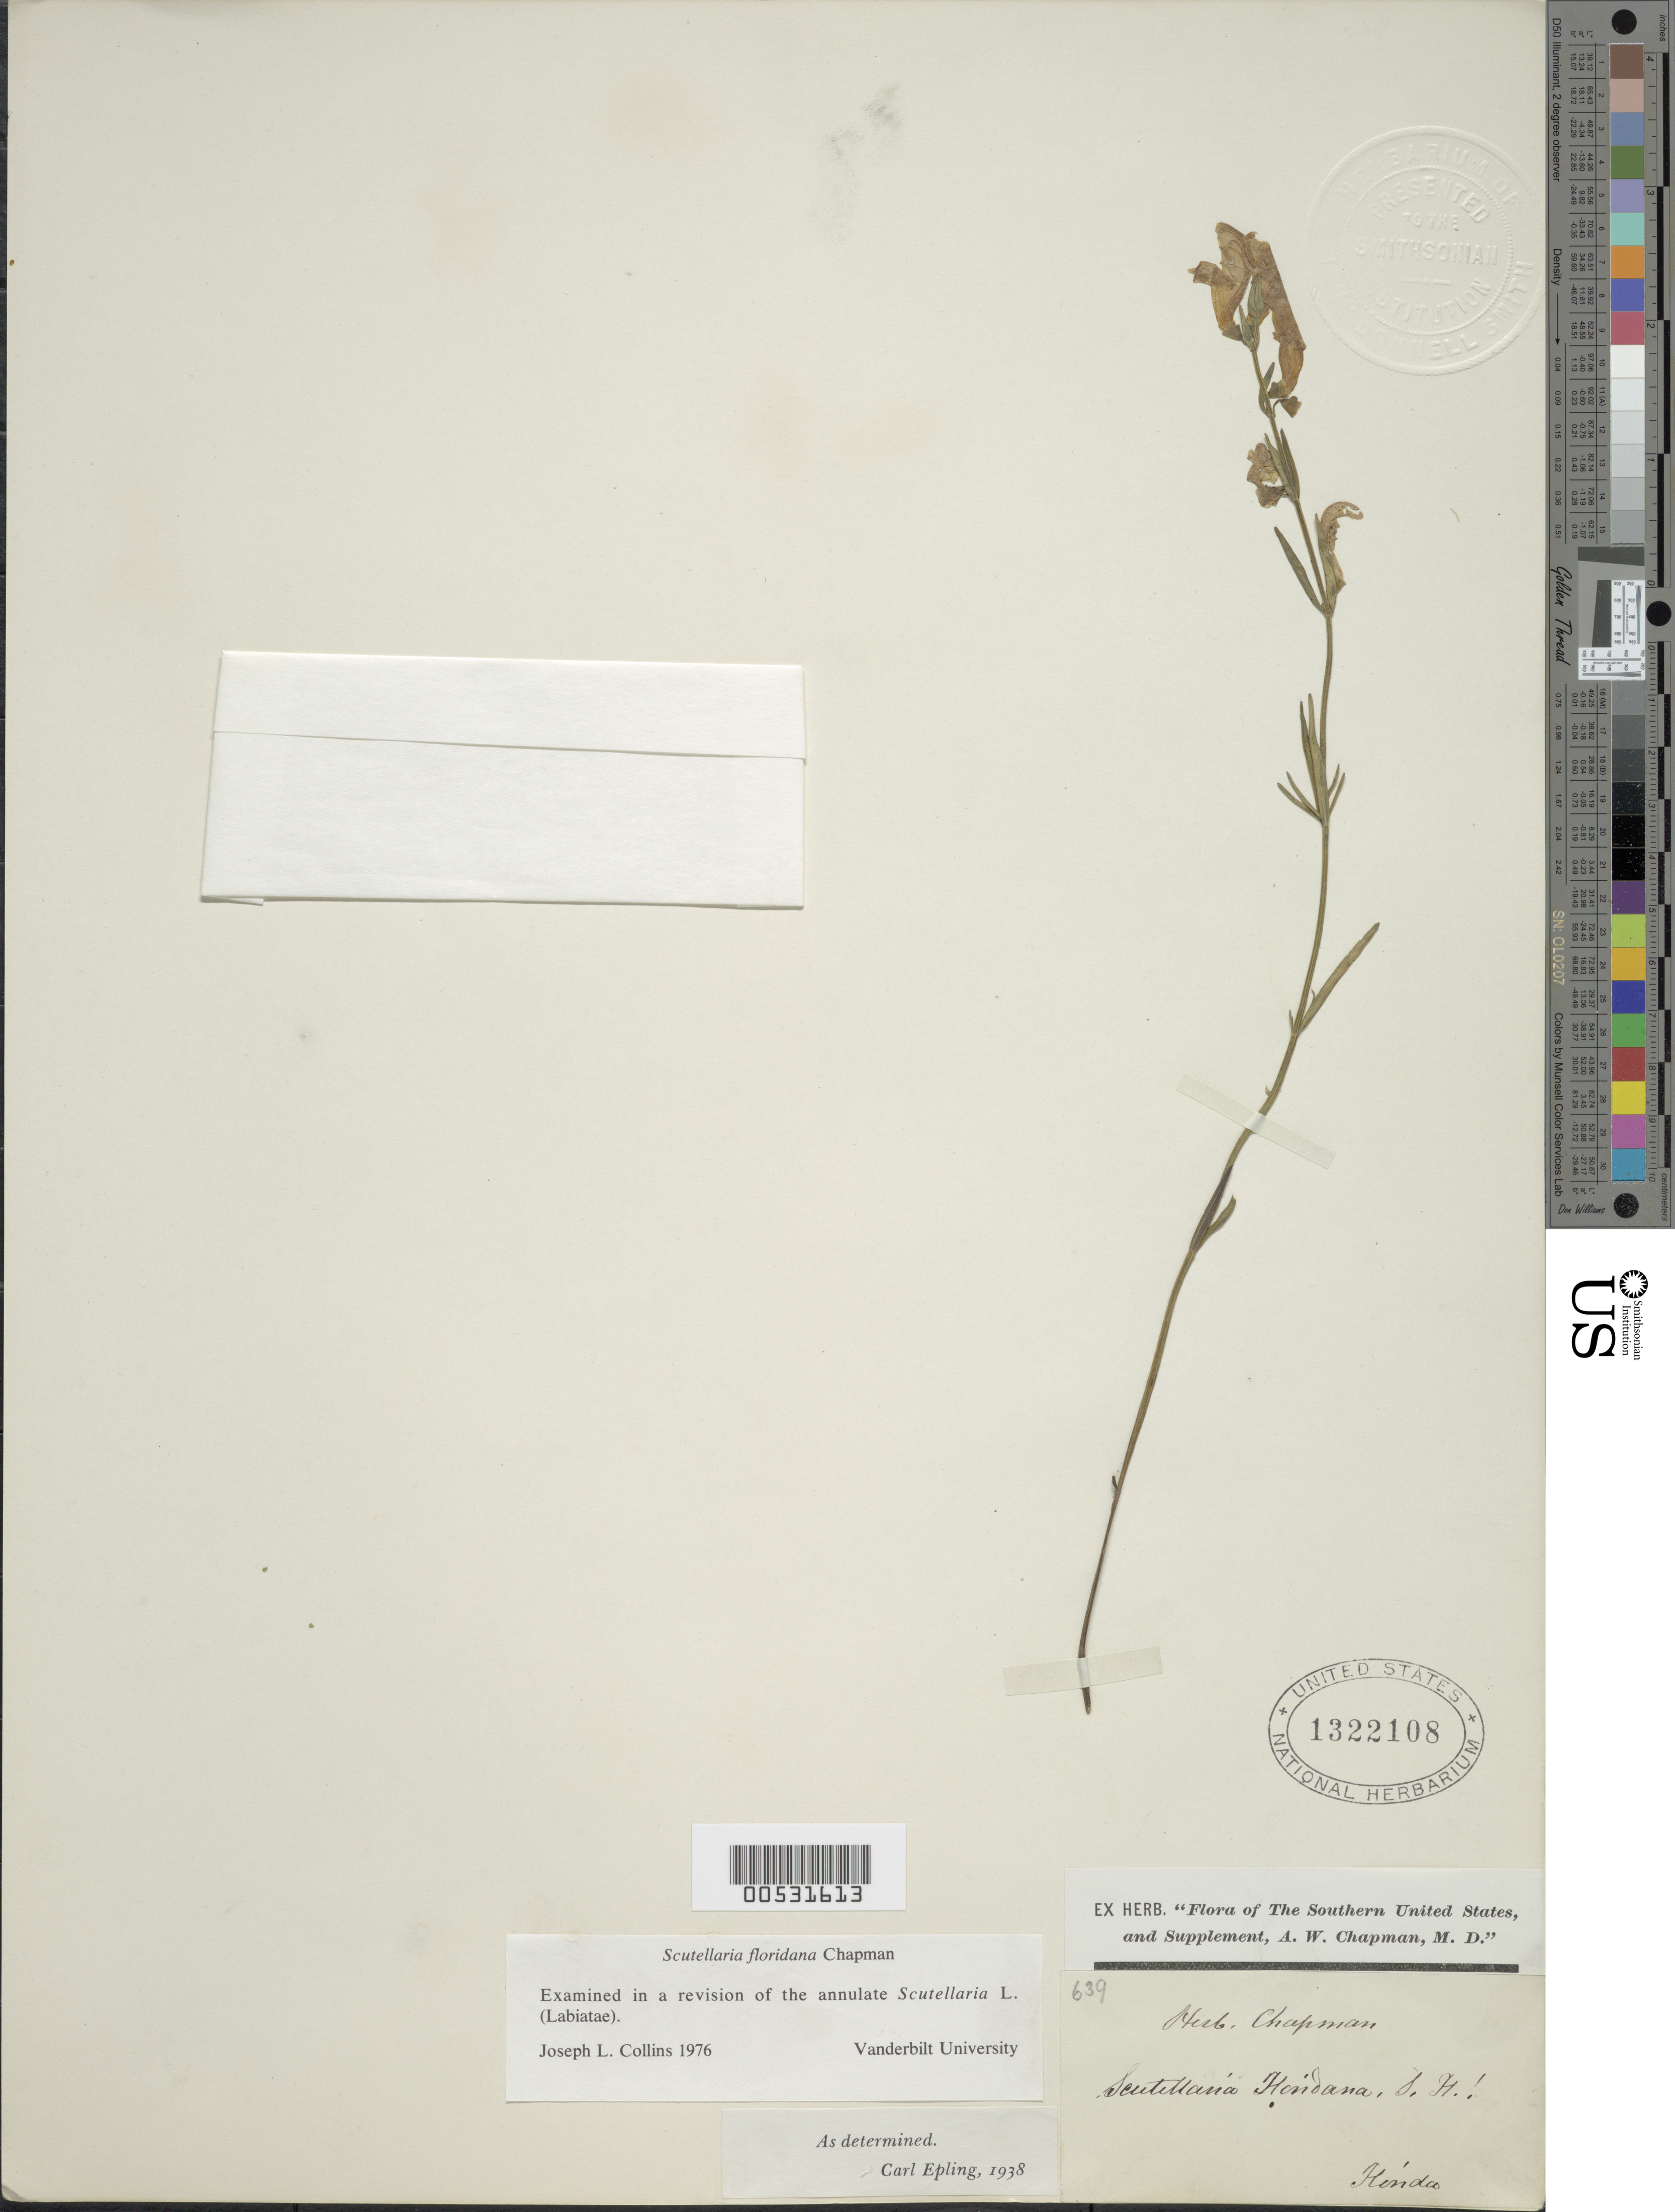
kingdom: Plantae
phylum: Tracheophyta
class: Magnoliopsida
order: Lamiales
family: Lamiaceae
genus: Scutellaria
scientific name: Scutellaria floridana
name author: Chapm.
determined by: Collins, J. L.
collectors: ex herb. Chapman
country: United States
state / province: Florida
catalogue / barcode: US 1322108